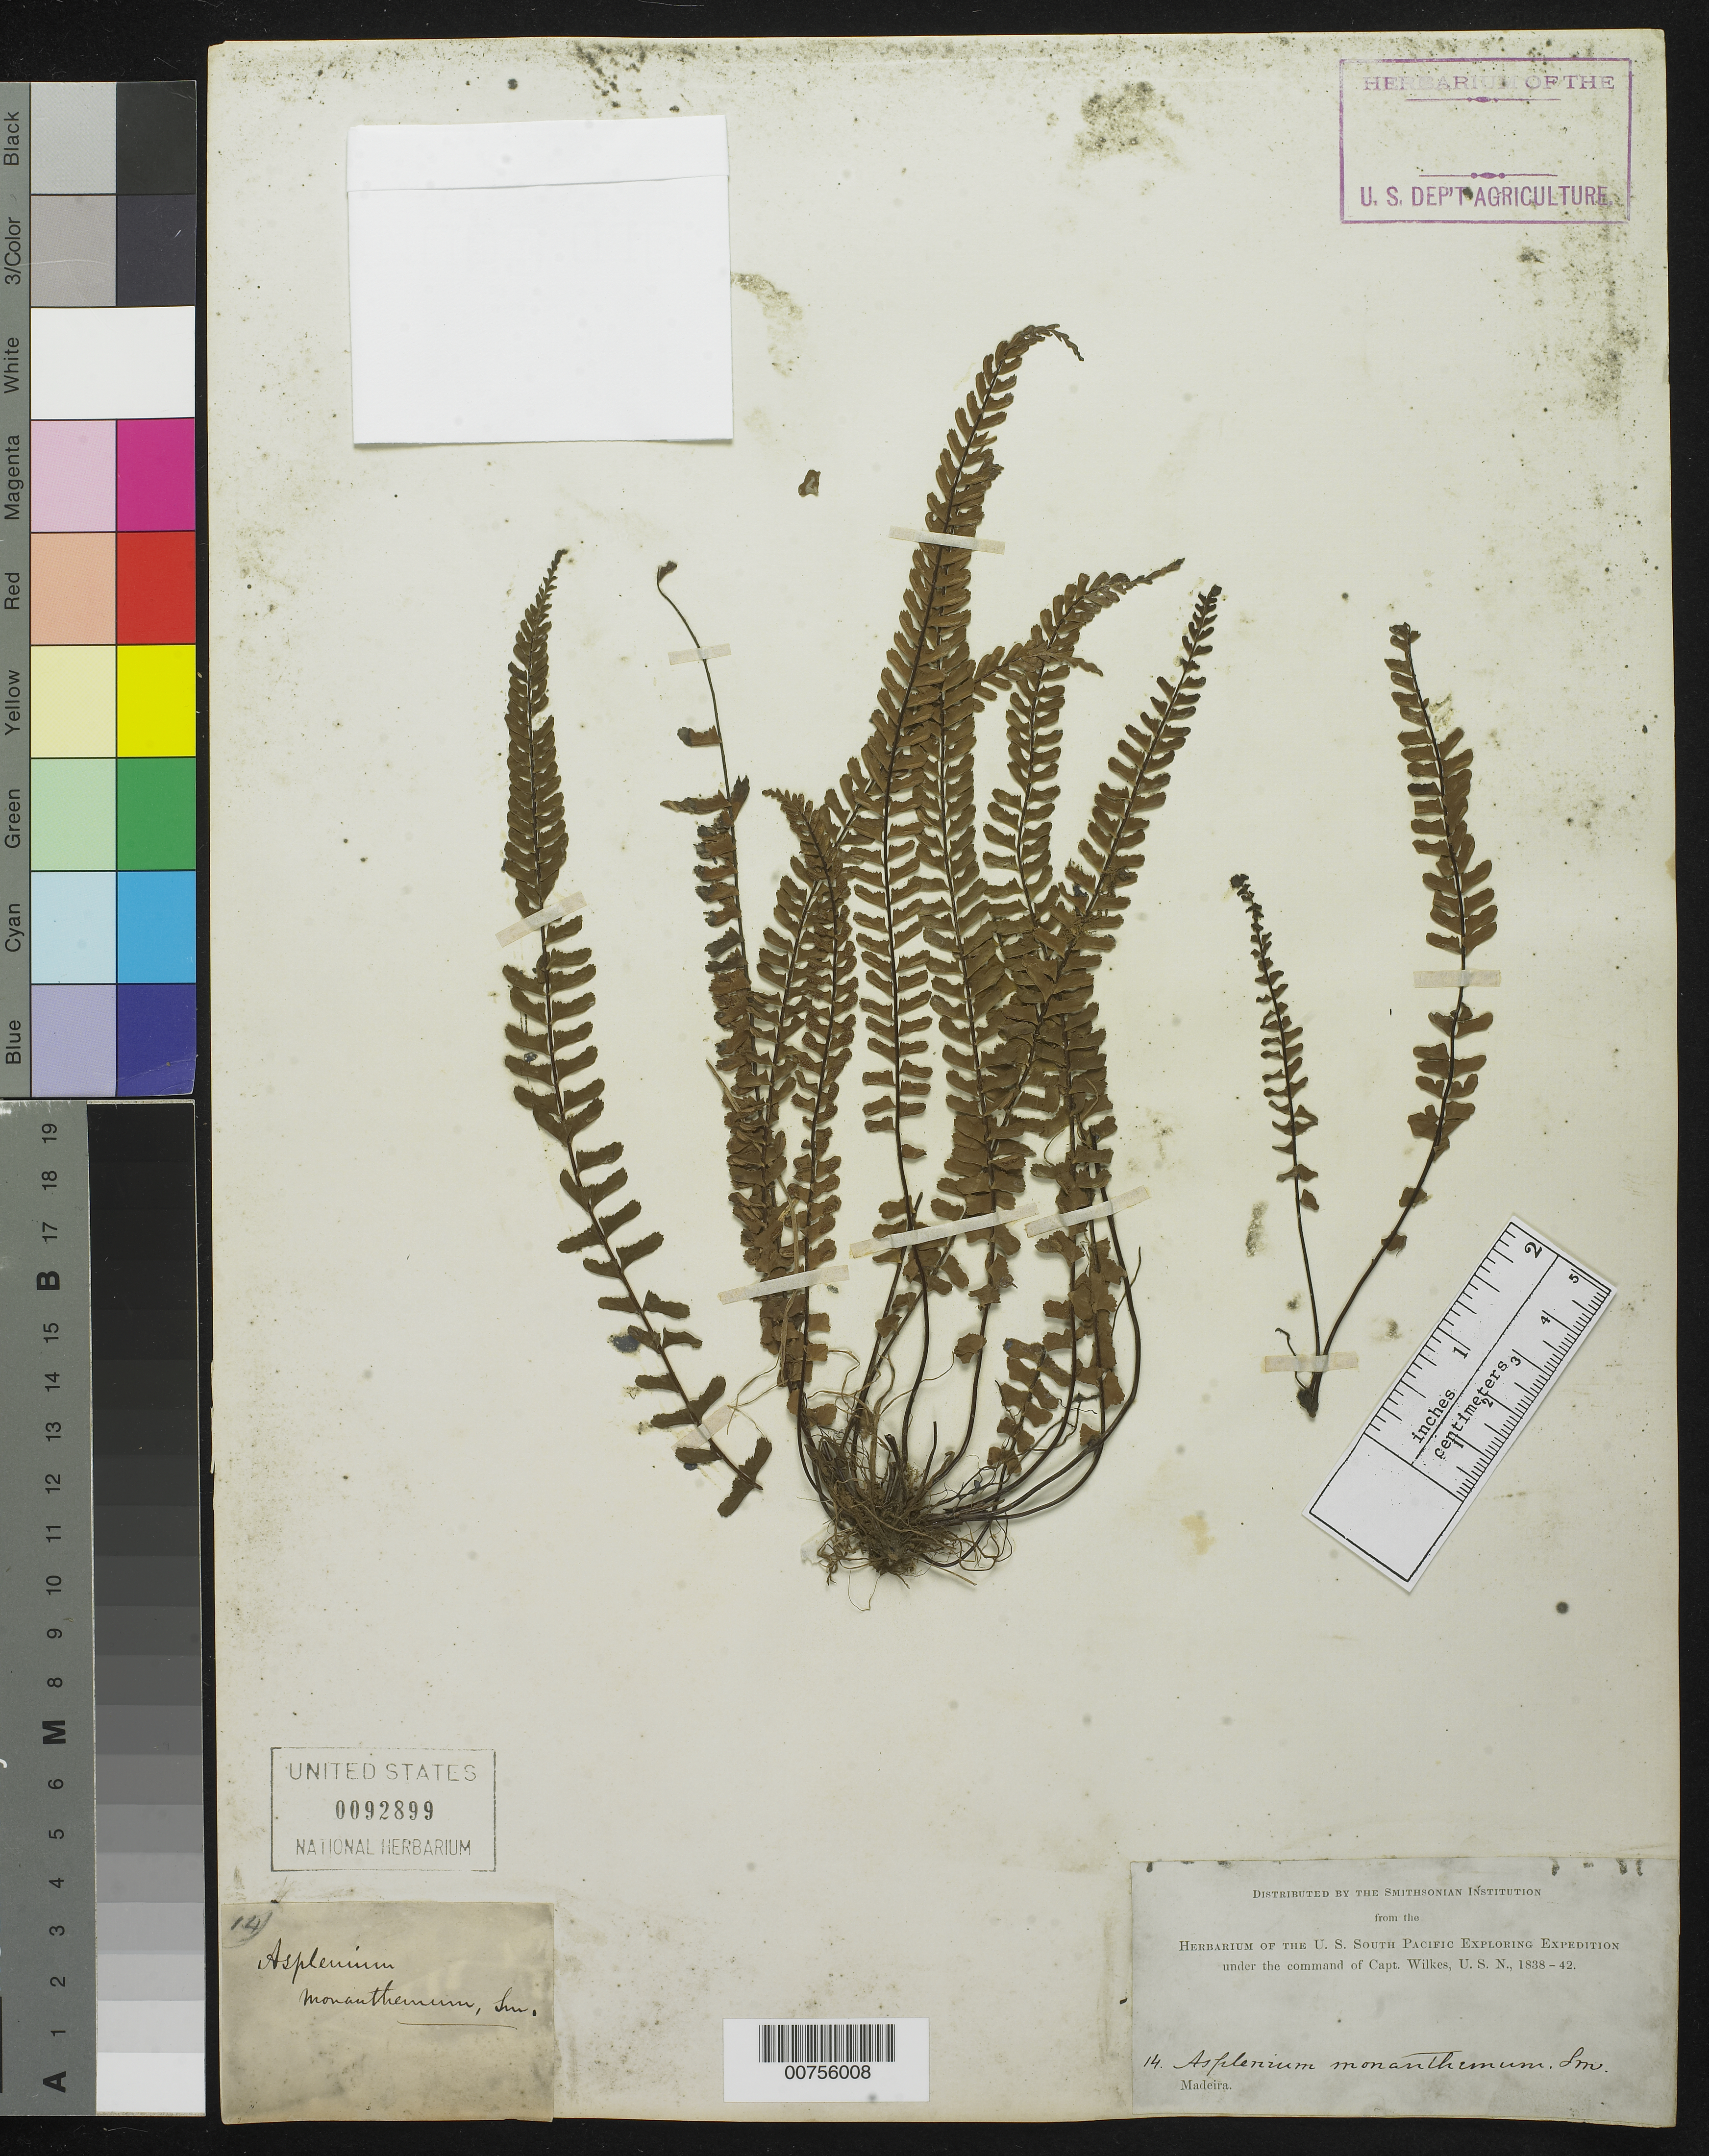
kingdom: Plantae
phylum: Tracheophyta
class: Polypodiopsida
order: Polypodiales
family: Aspleniaceae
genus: Asplenium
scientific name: Asplenium monanthes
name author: L.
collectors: Wilkes Explor. Exped.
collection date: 1838/1842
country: Portugal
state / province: Madeira (Aut. Reg.)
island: Madeira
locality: Funchal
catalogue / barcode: US 92899